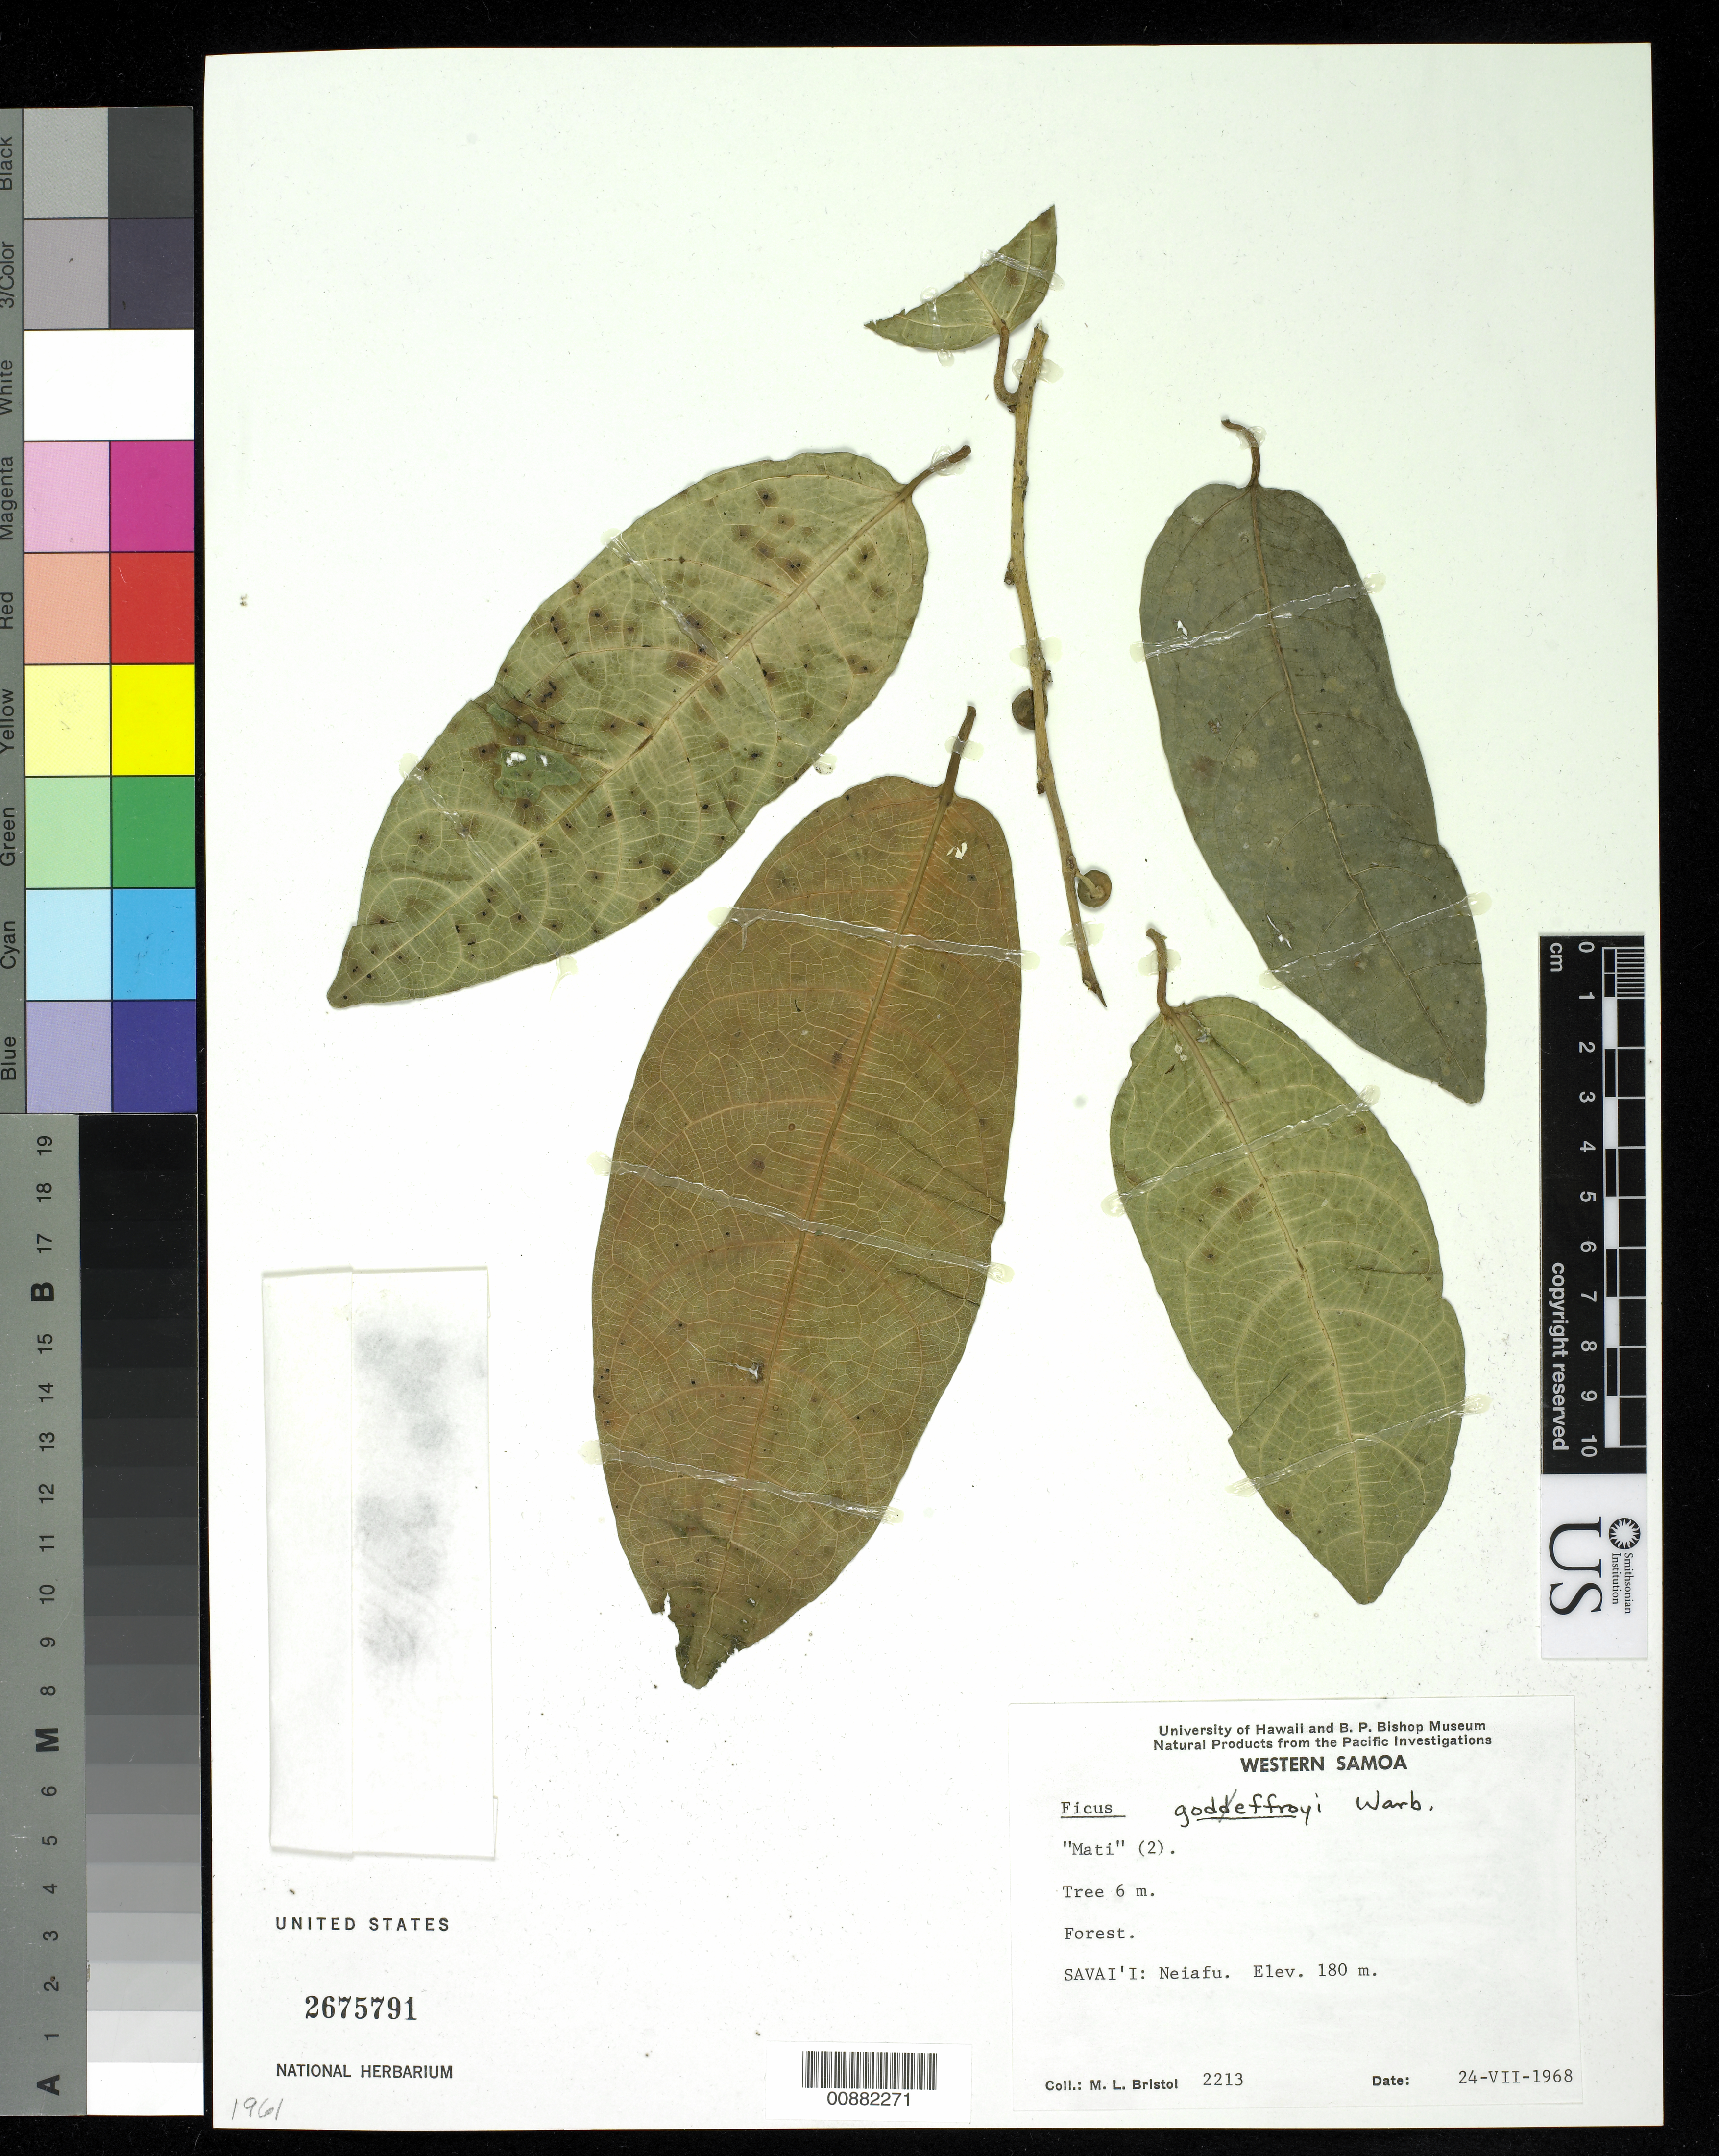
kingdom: Plantae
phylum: Tracheophyta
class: Magnoliopsida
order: Rosales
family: Moraceae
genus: Ficus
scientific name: Ficus godeffroyi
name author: Warb.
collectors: M. L. Bristol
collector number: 2213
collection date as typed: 24 Jul 1968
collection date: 1968-07-24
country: Samoa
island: Savai'i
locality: Savai'I, Neiafu.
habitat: forest.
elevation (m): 180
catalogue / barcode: US 2675791